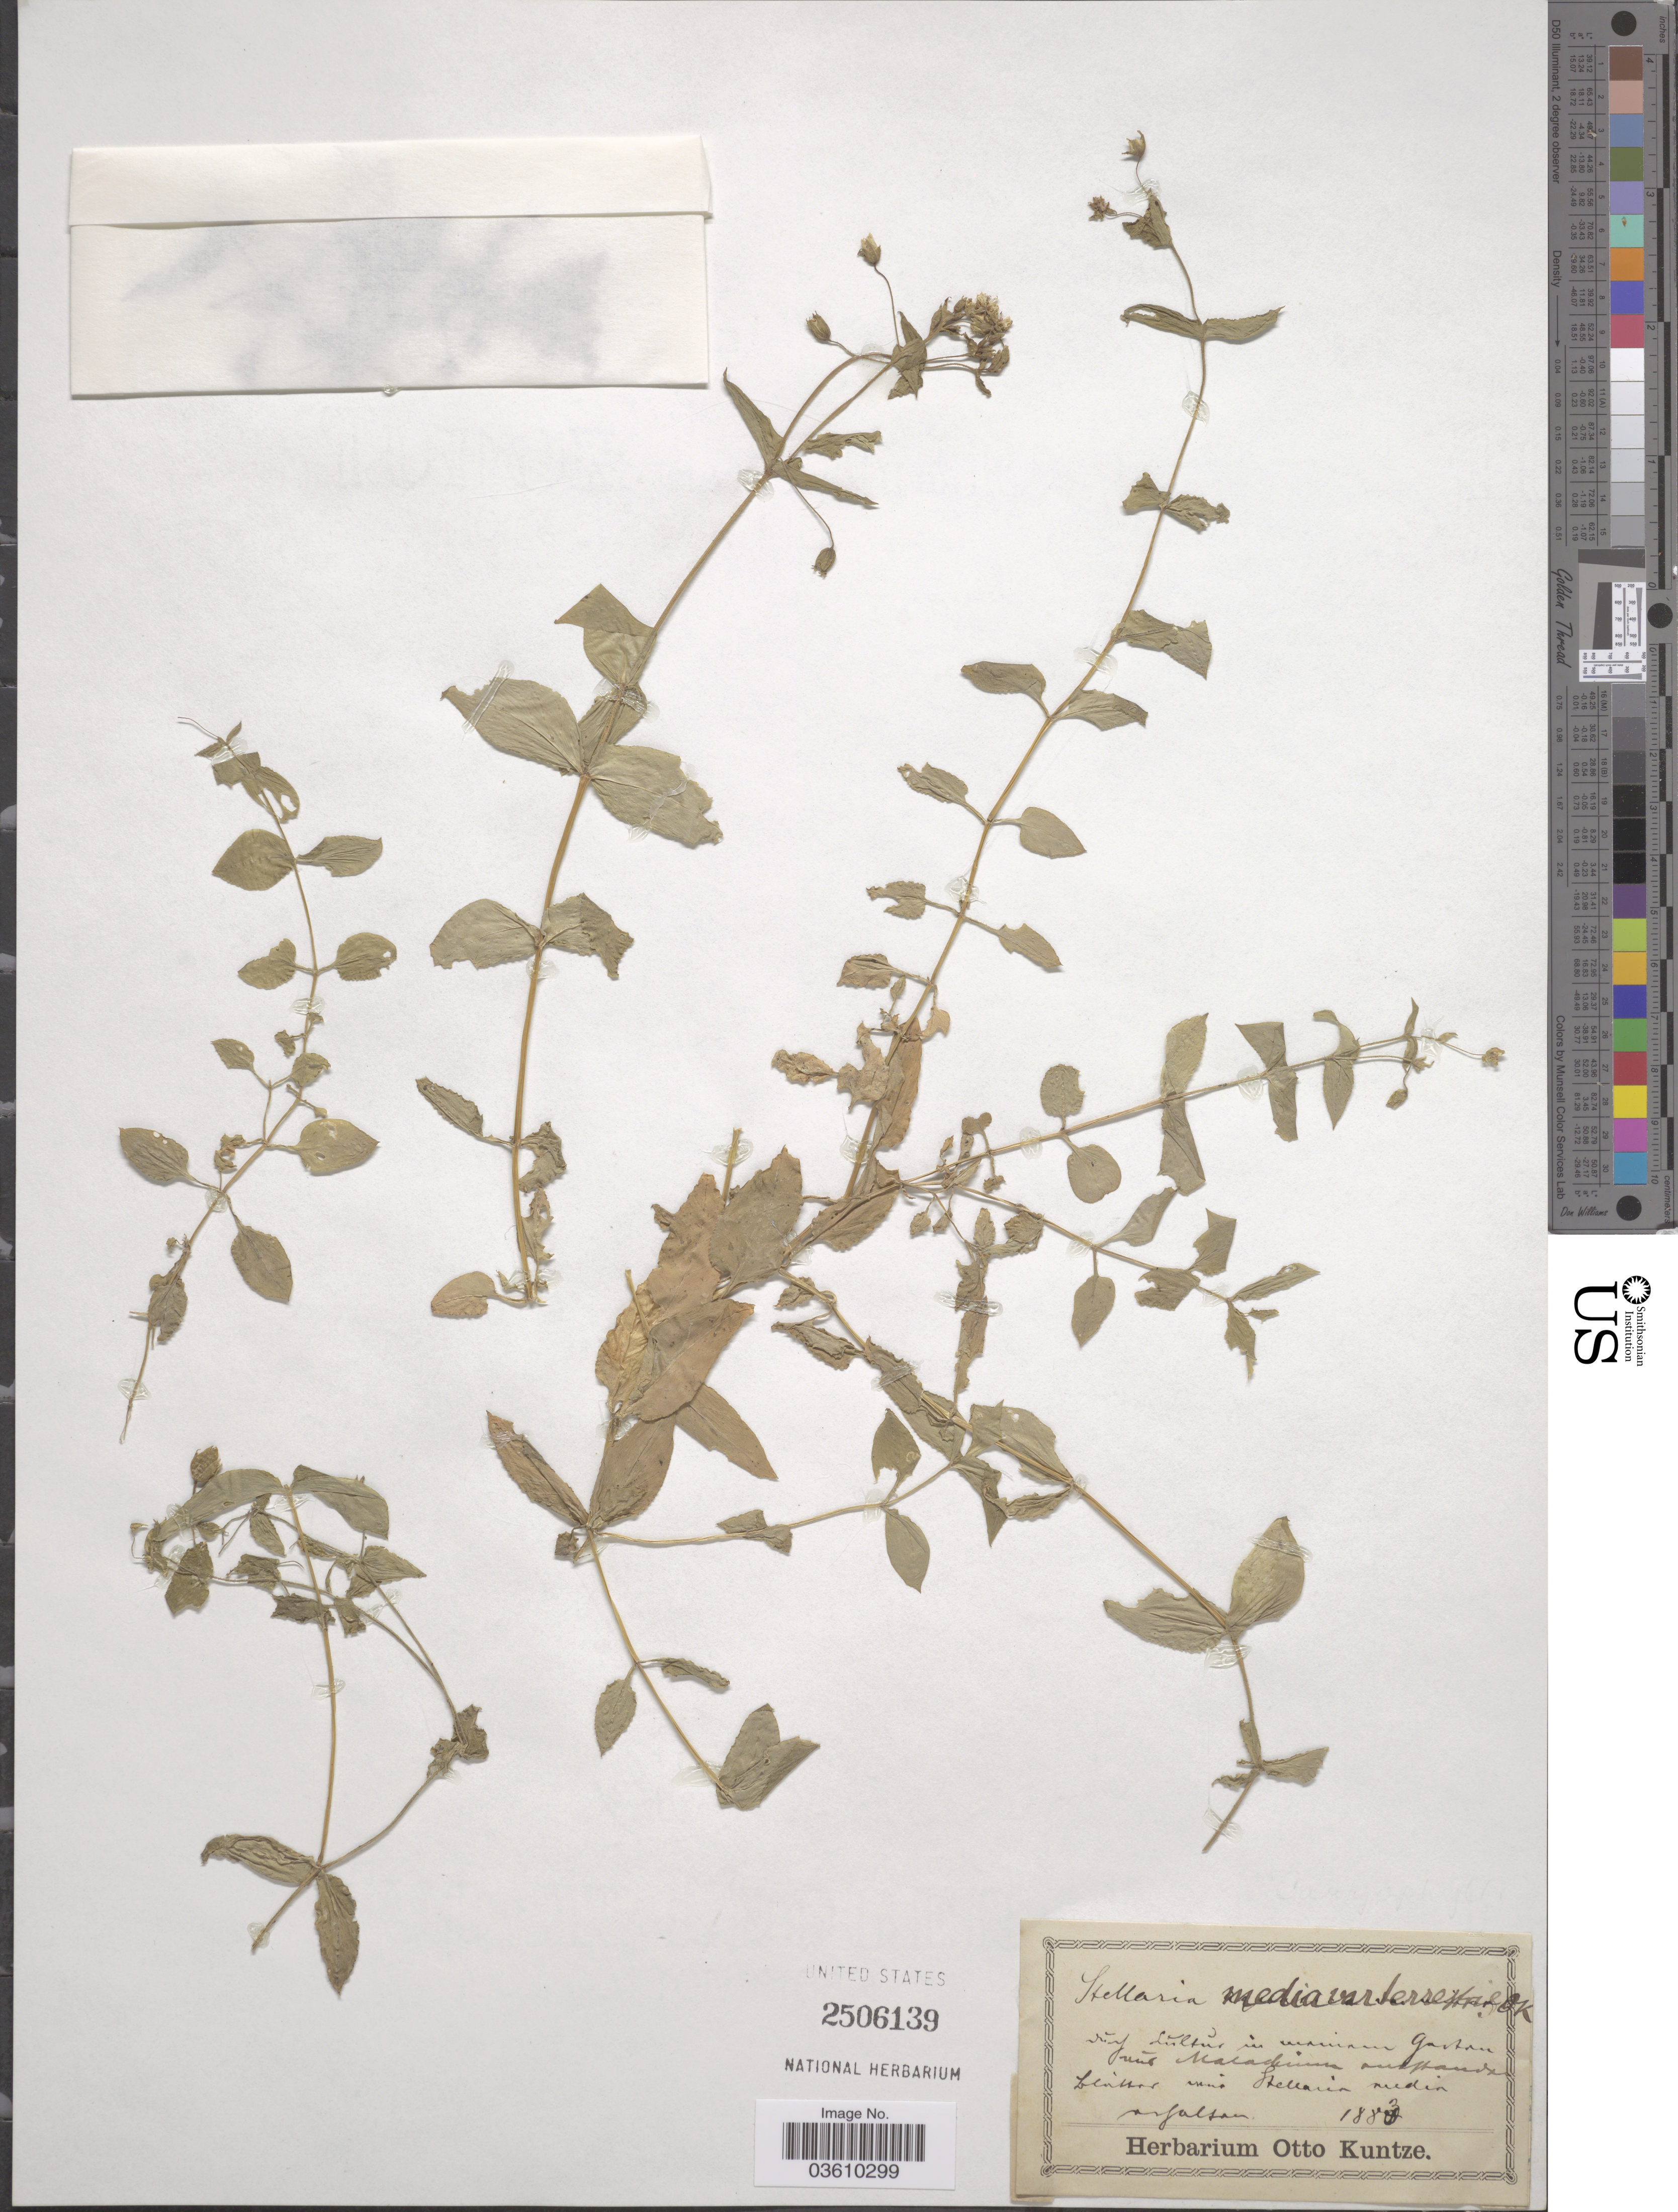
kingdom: Plantae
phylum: Tracheophyta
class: Magnoliopsida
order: Caryophyllales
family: Caryophyllaceae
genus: Stellaria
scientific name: Stellaria media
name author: (L.) Vill.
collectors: ex herb. Otto Kuntze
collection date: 1883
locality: [illegible text] urfalsan [interpreted].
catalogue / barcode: US 2506139